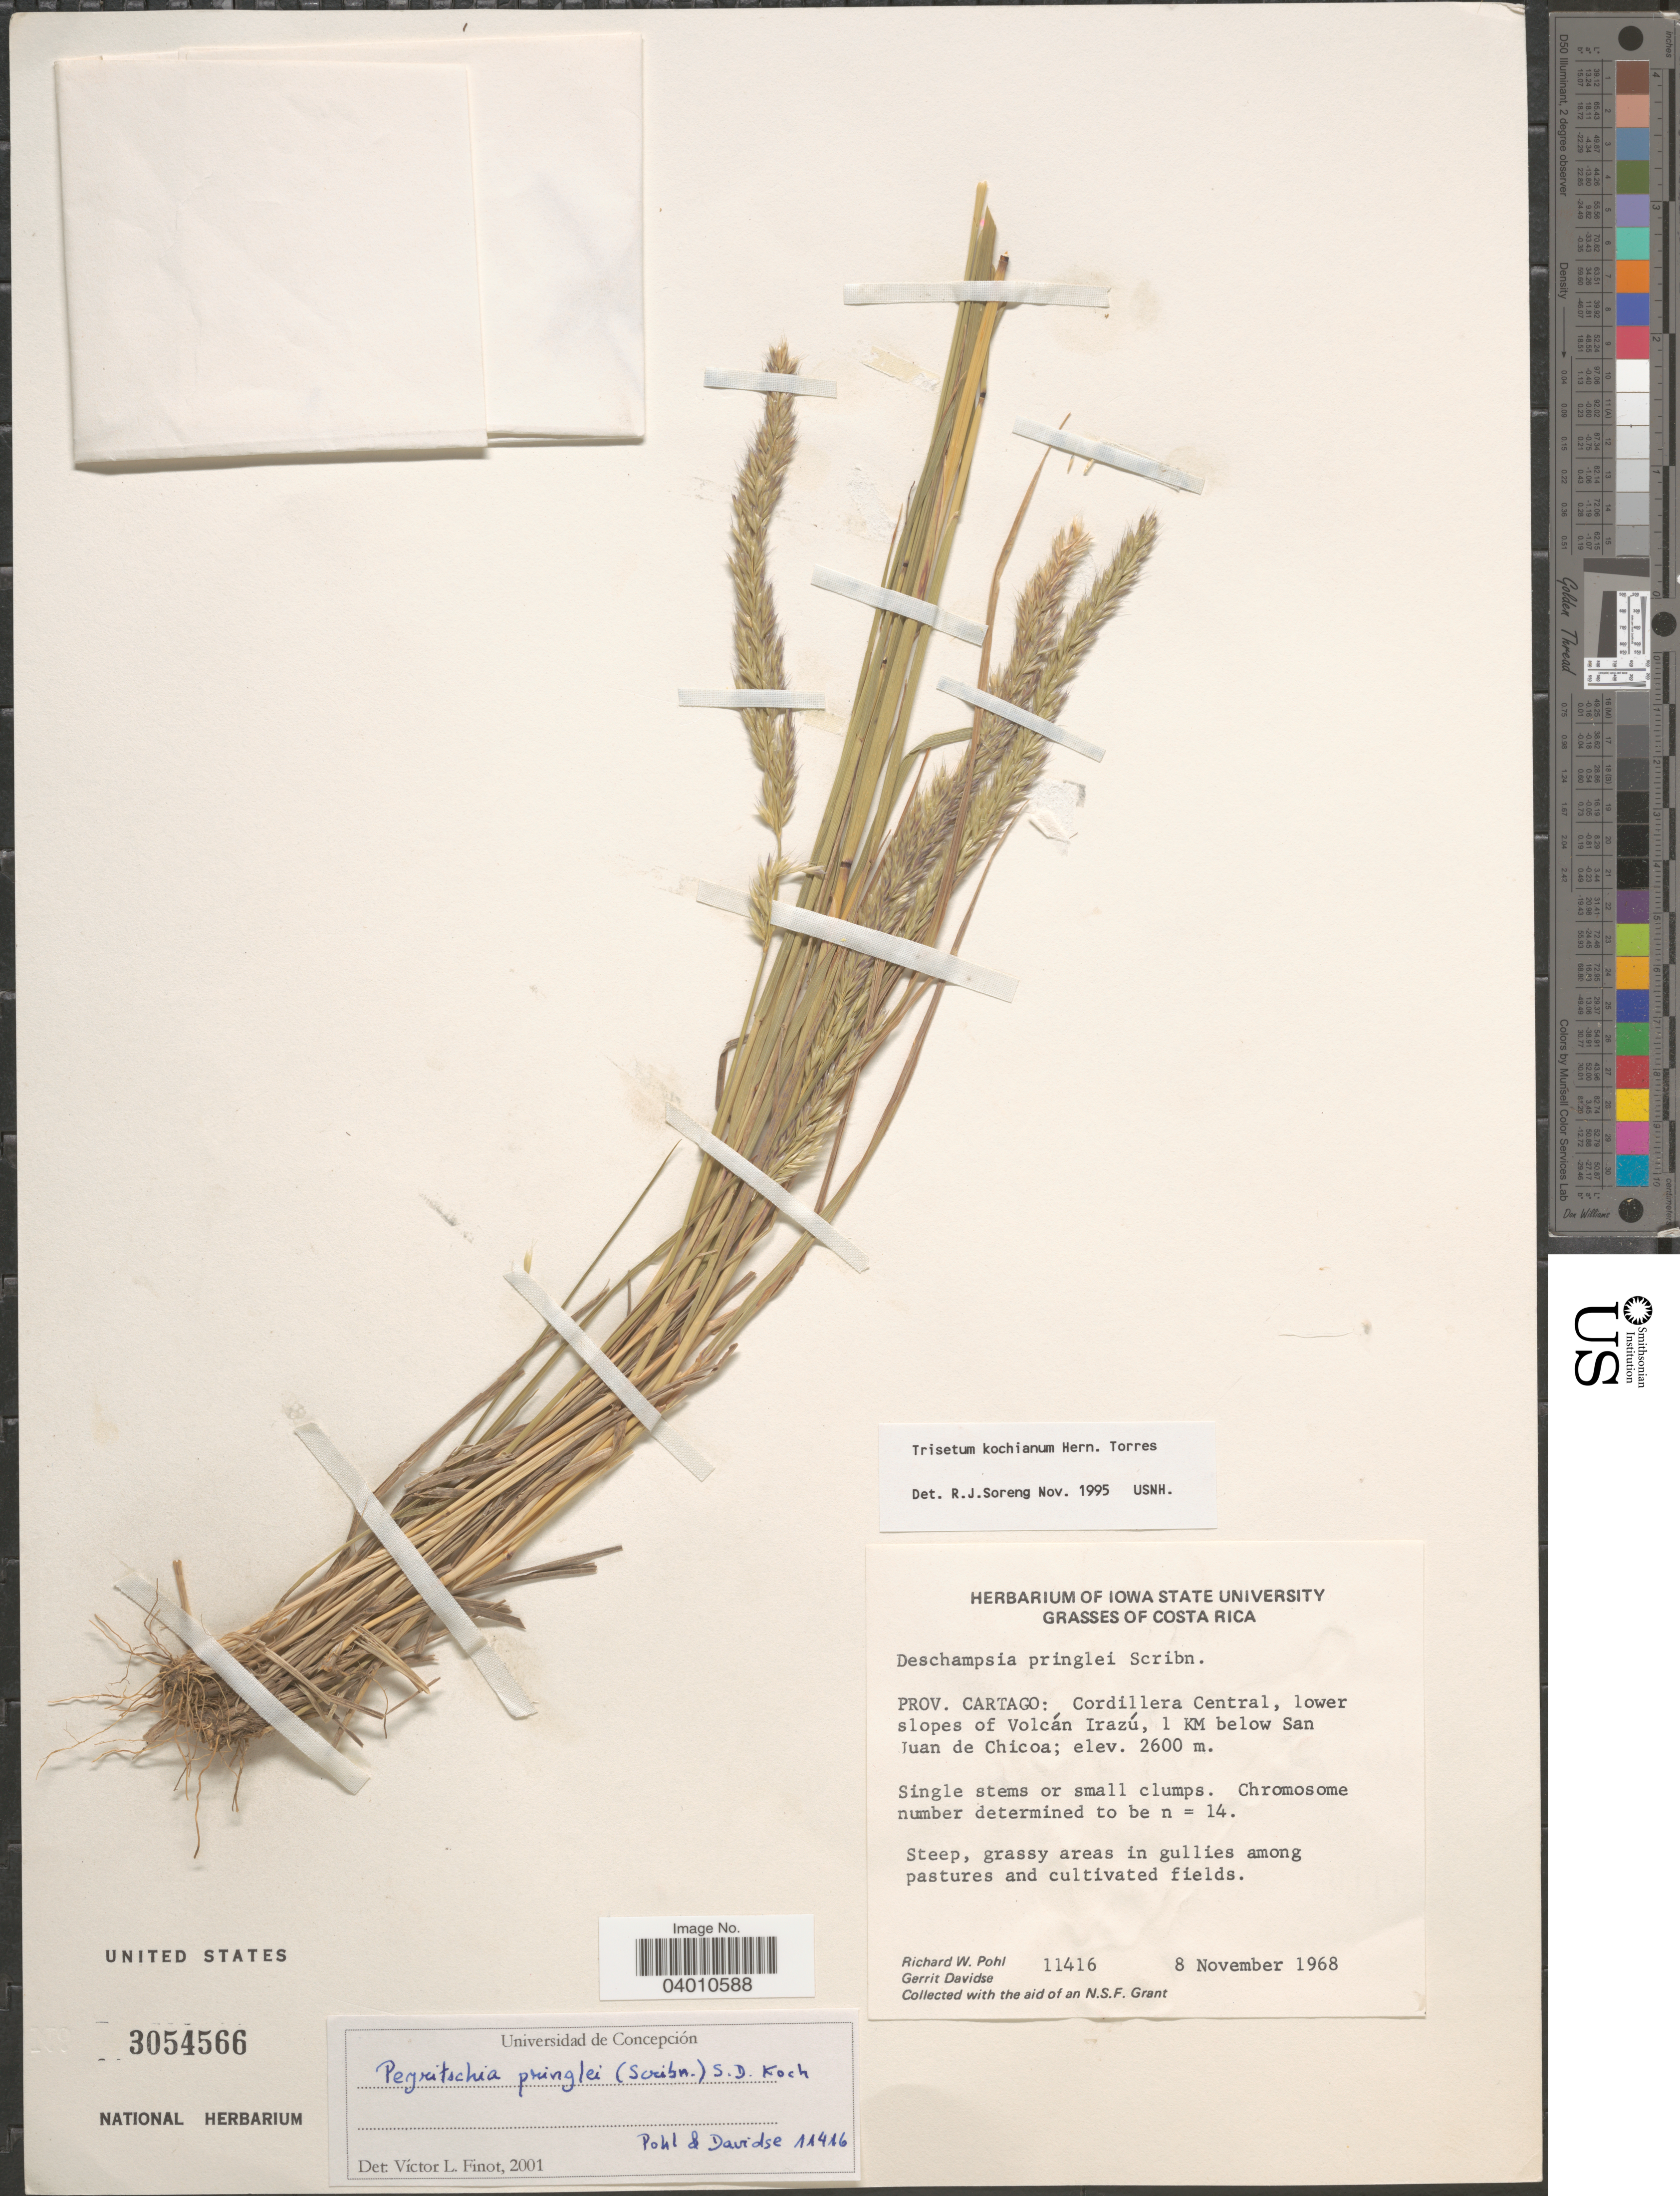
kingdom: Plantae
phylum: Tracheophyta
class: Liliopsida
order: Poales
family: Poaceae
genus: Peyritschia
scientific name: Peyritschia pringlei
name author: (Scribn.) S.D. Koch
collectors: R. W. Pohl & G. Davidse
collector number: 11416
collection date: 1968-11-08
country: Costa Rica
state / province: Cartago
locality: Cordillera Central, lower slopes of Volcán Irazú, 1 KM below San Juan de Chicoa.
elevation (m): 2600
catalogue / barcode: US 3054566